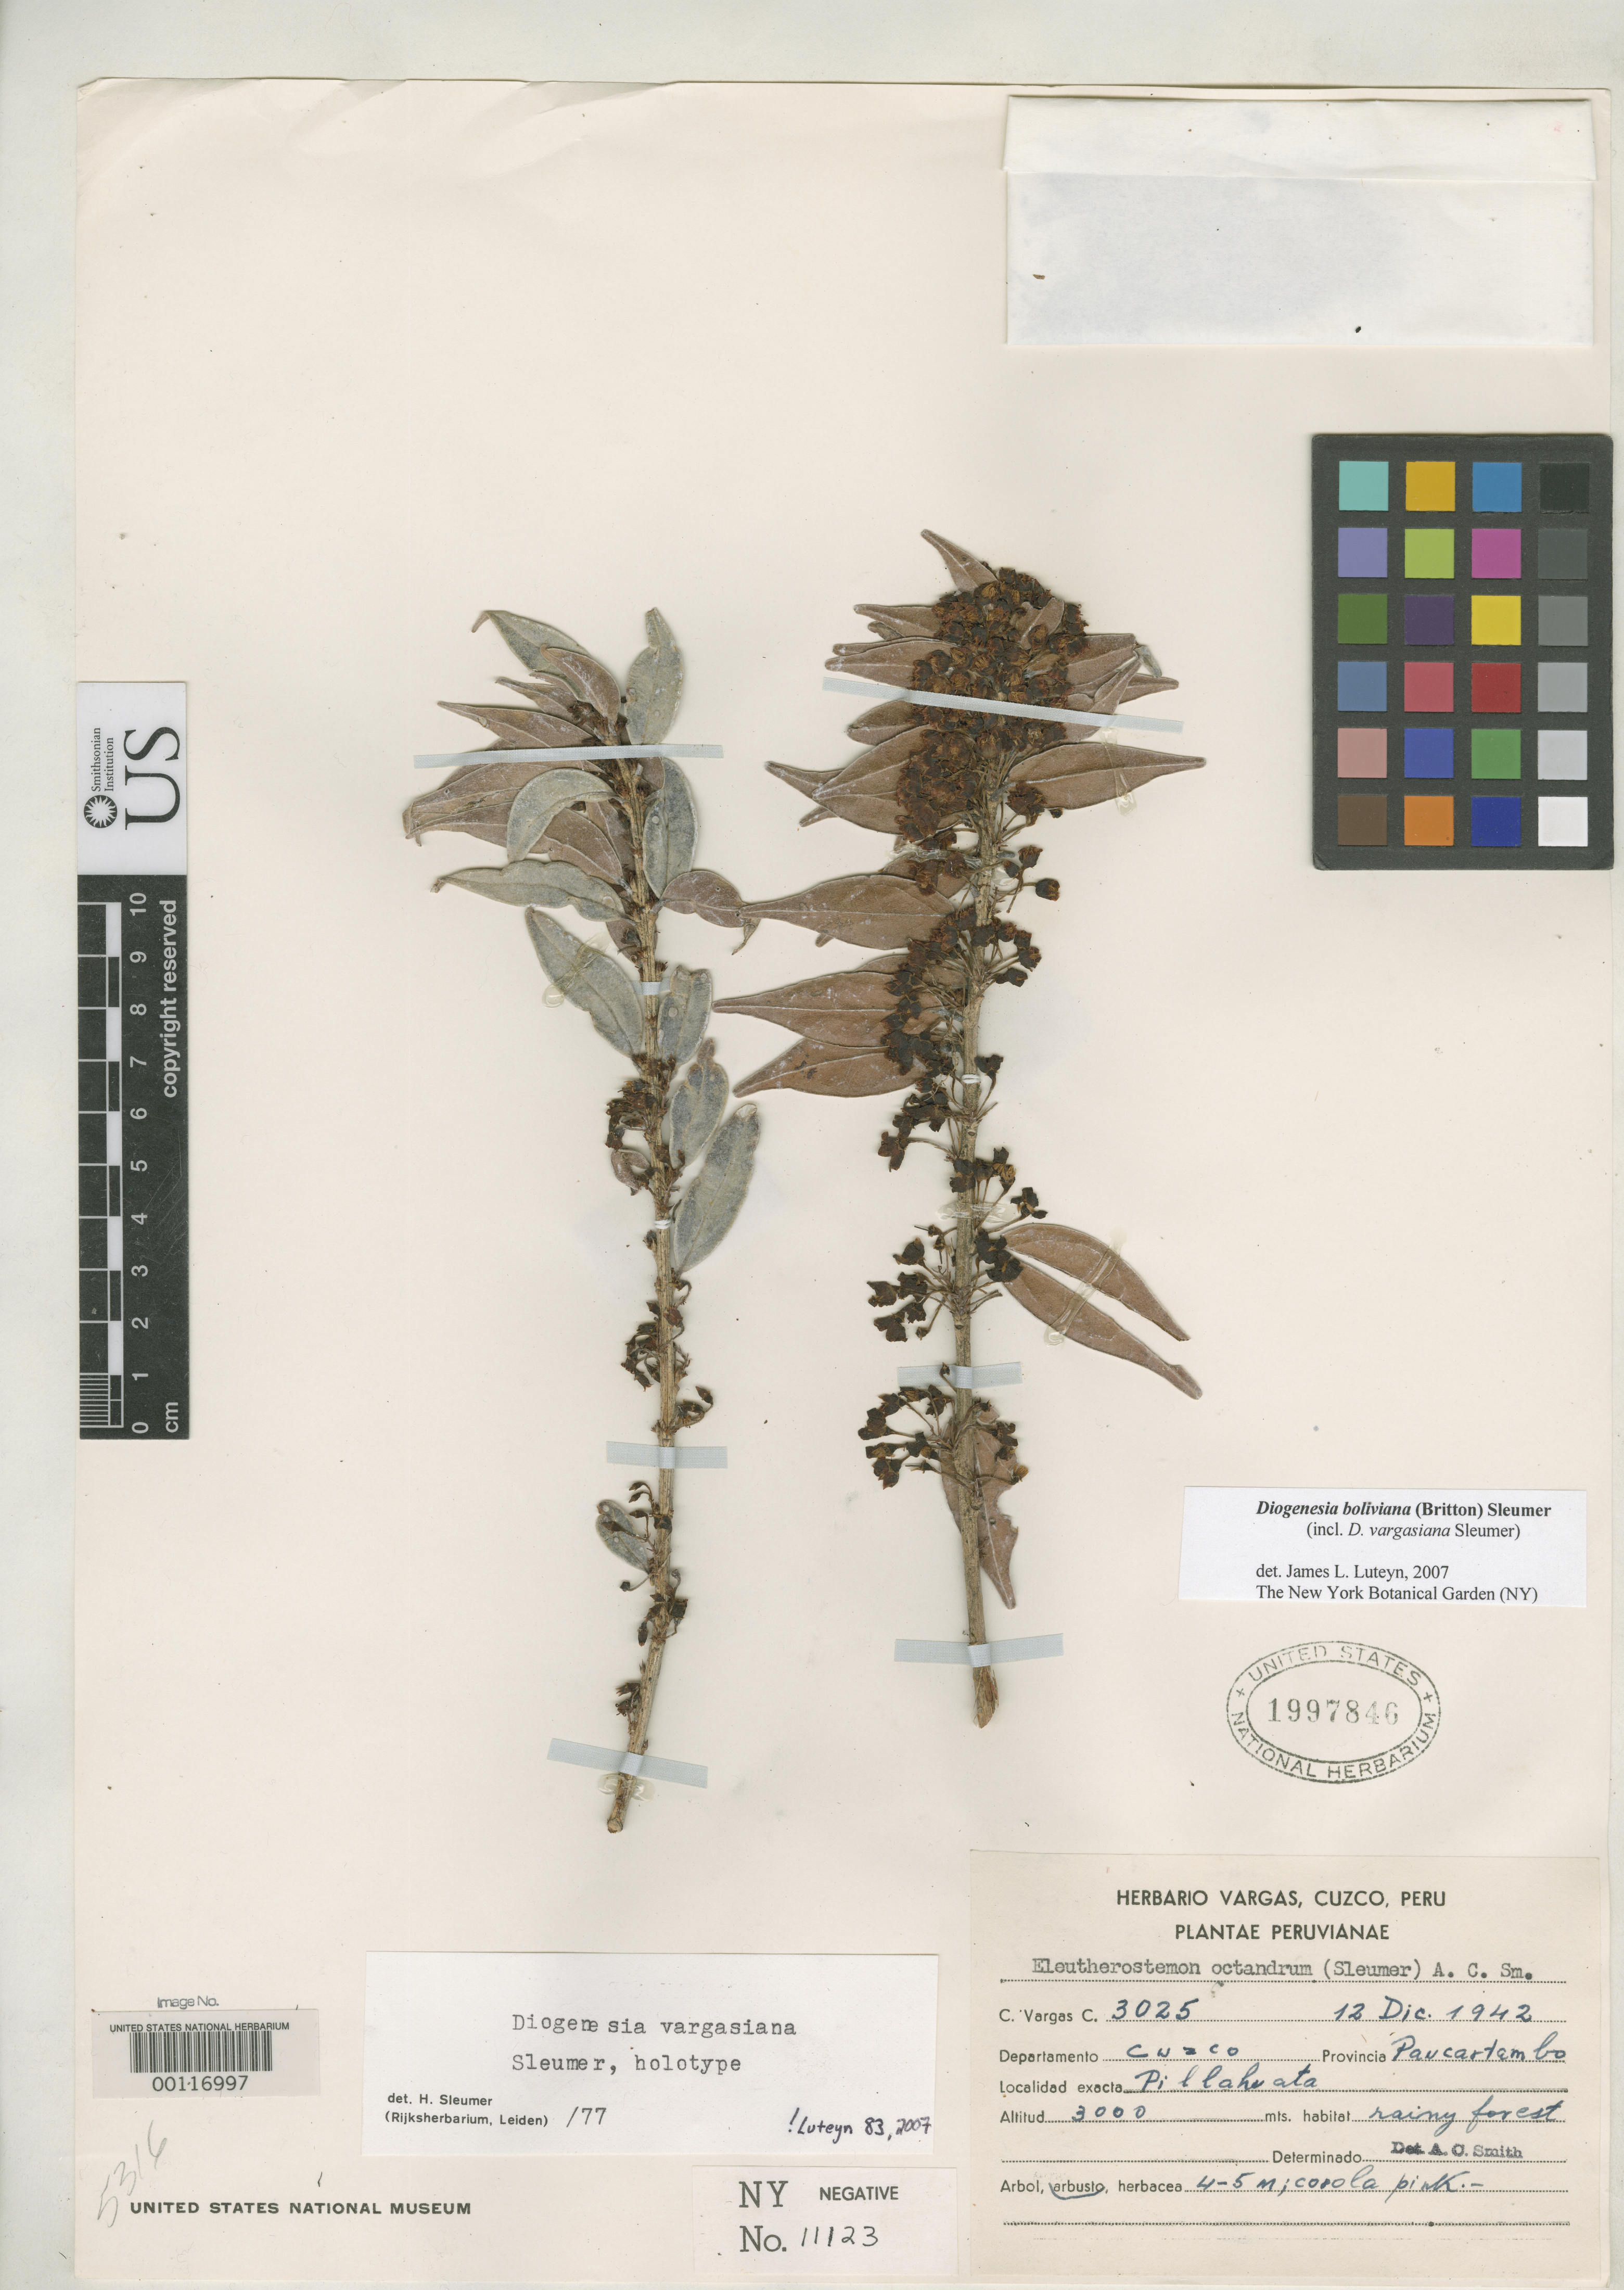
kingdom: Plantae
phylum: Tracheophyta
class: Magnoliopsida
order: Ericales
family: Ericaceae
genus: Diogenesia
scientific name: Diogenesia vargasiana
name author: Sleumer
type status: Holotype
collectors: C. Vargas Calderón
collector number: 3025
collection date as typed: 12 Dec 1942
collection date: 1942-12-12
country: Peru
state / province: Cusco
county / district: Paucartambo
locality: Pillahuata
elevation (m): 914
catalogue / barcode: US 1997846